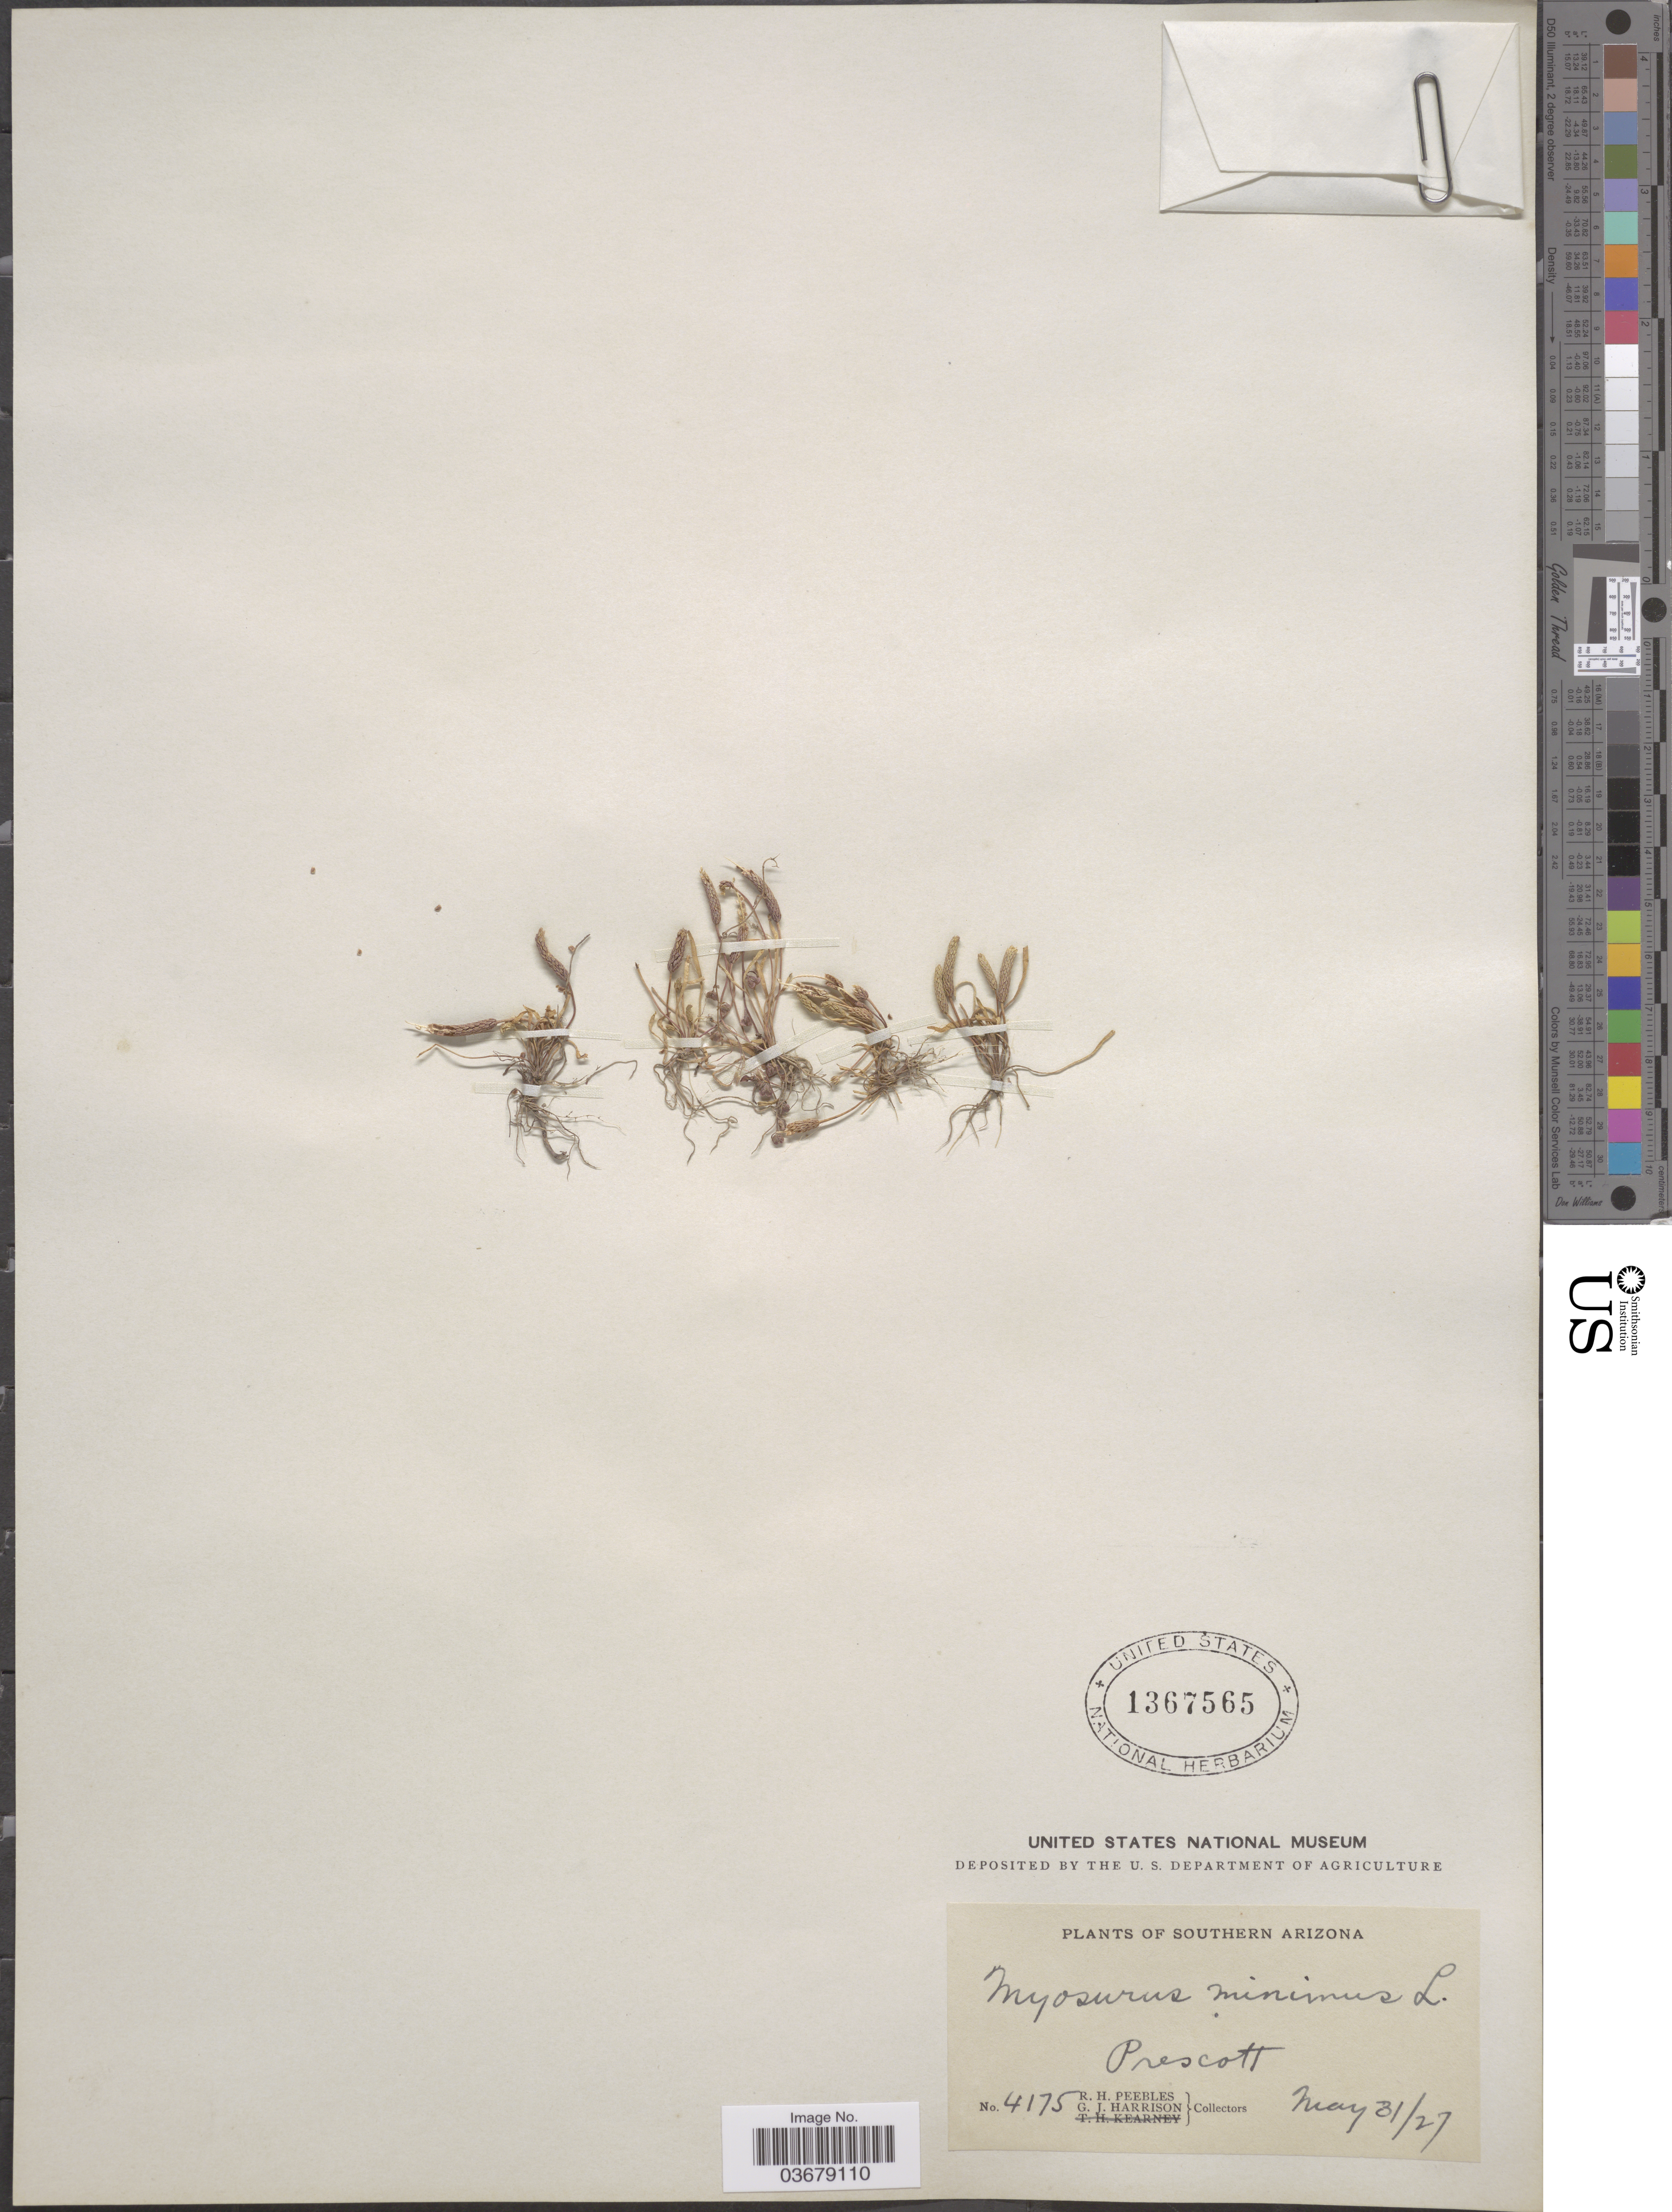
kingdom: Plantae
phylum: Tracheophyta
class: Magnoliopsida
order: Ranunculales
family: Ranunculaceae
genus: Myosurus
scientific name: Myosurus minimus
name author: L.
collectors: R. H. Peebles & G. J. Harrison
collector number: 4175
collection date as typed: Transcribed d/m/y: 31/5/27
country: United States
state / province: Arizona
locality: Southern Arizona, Prescott.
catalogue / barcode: US 1367565